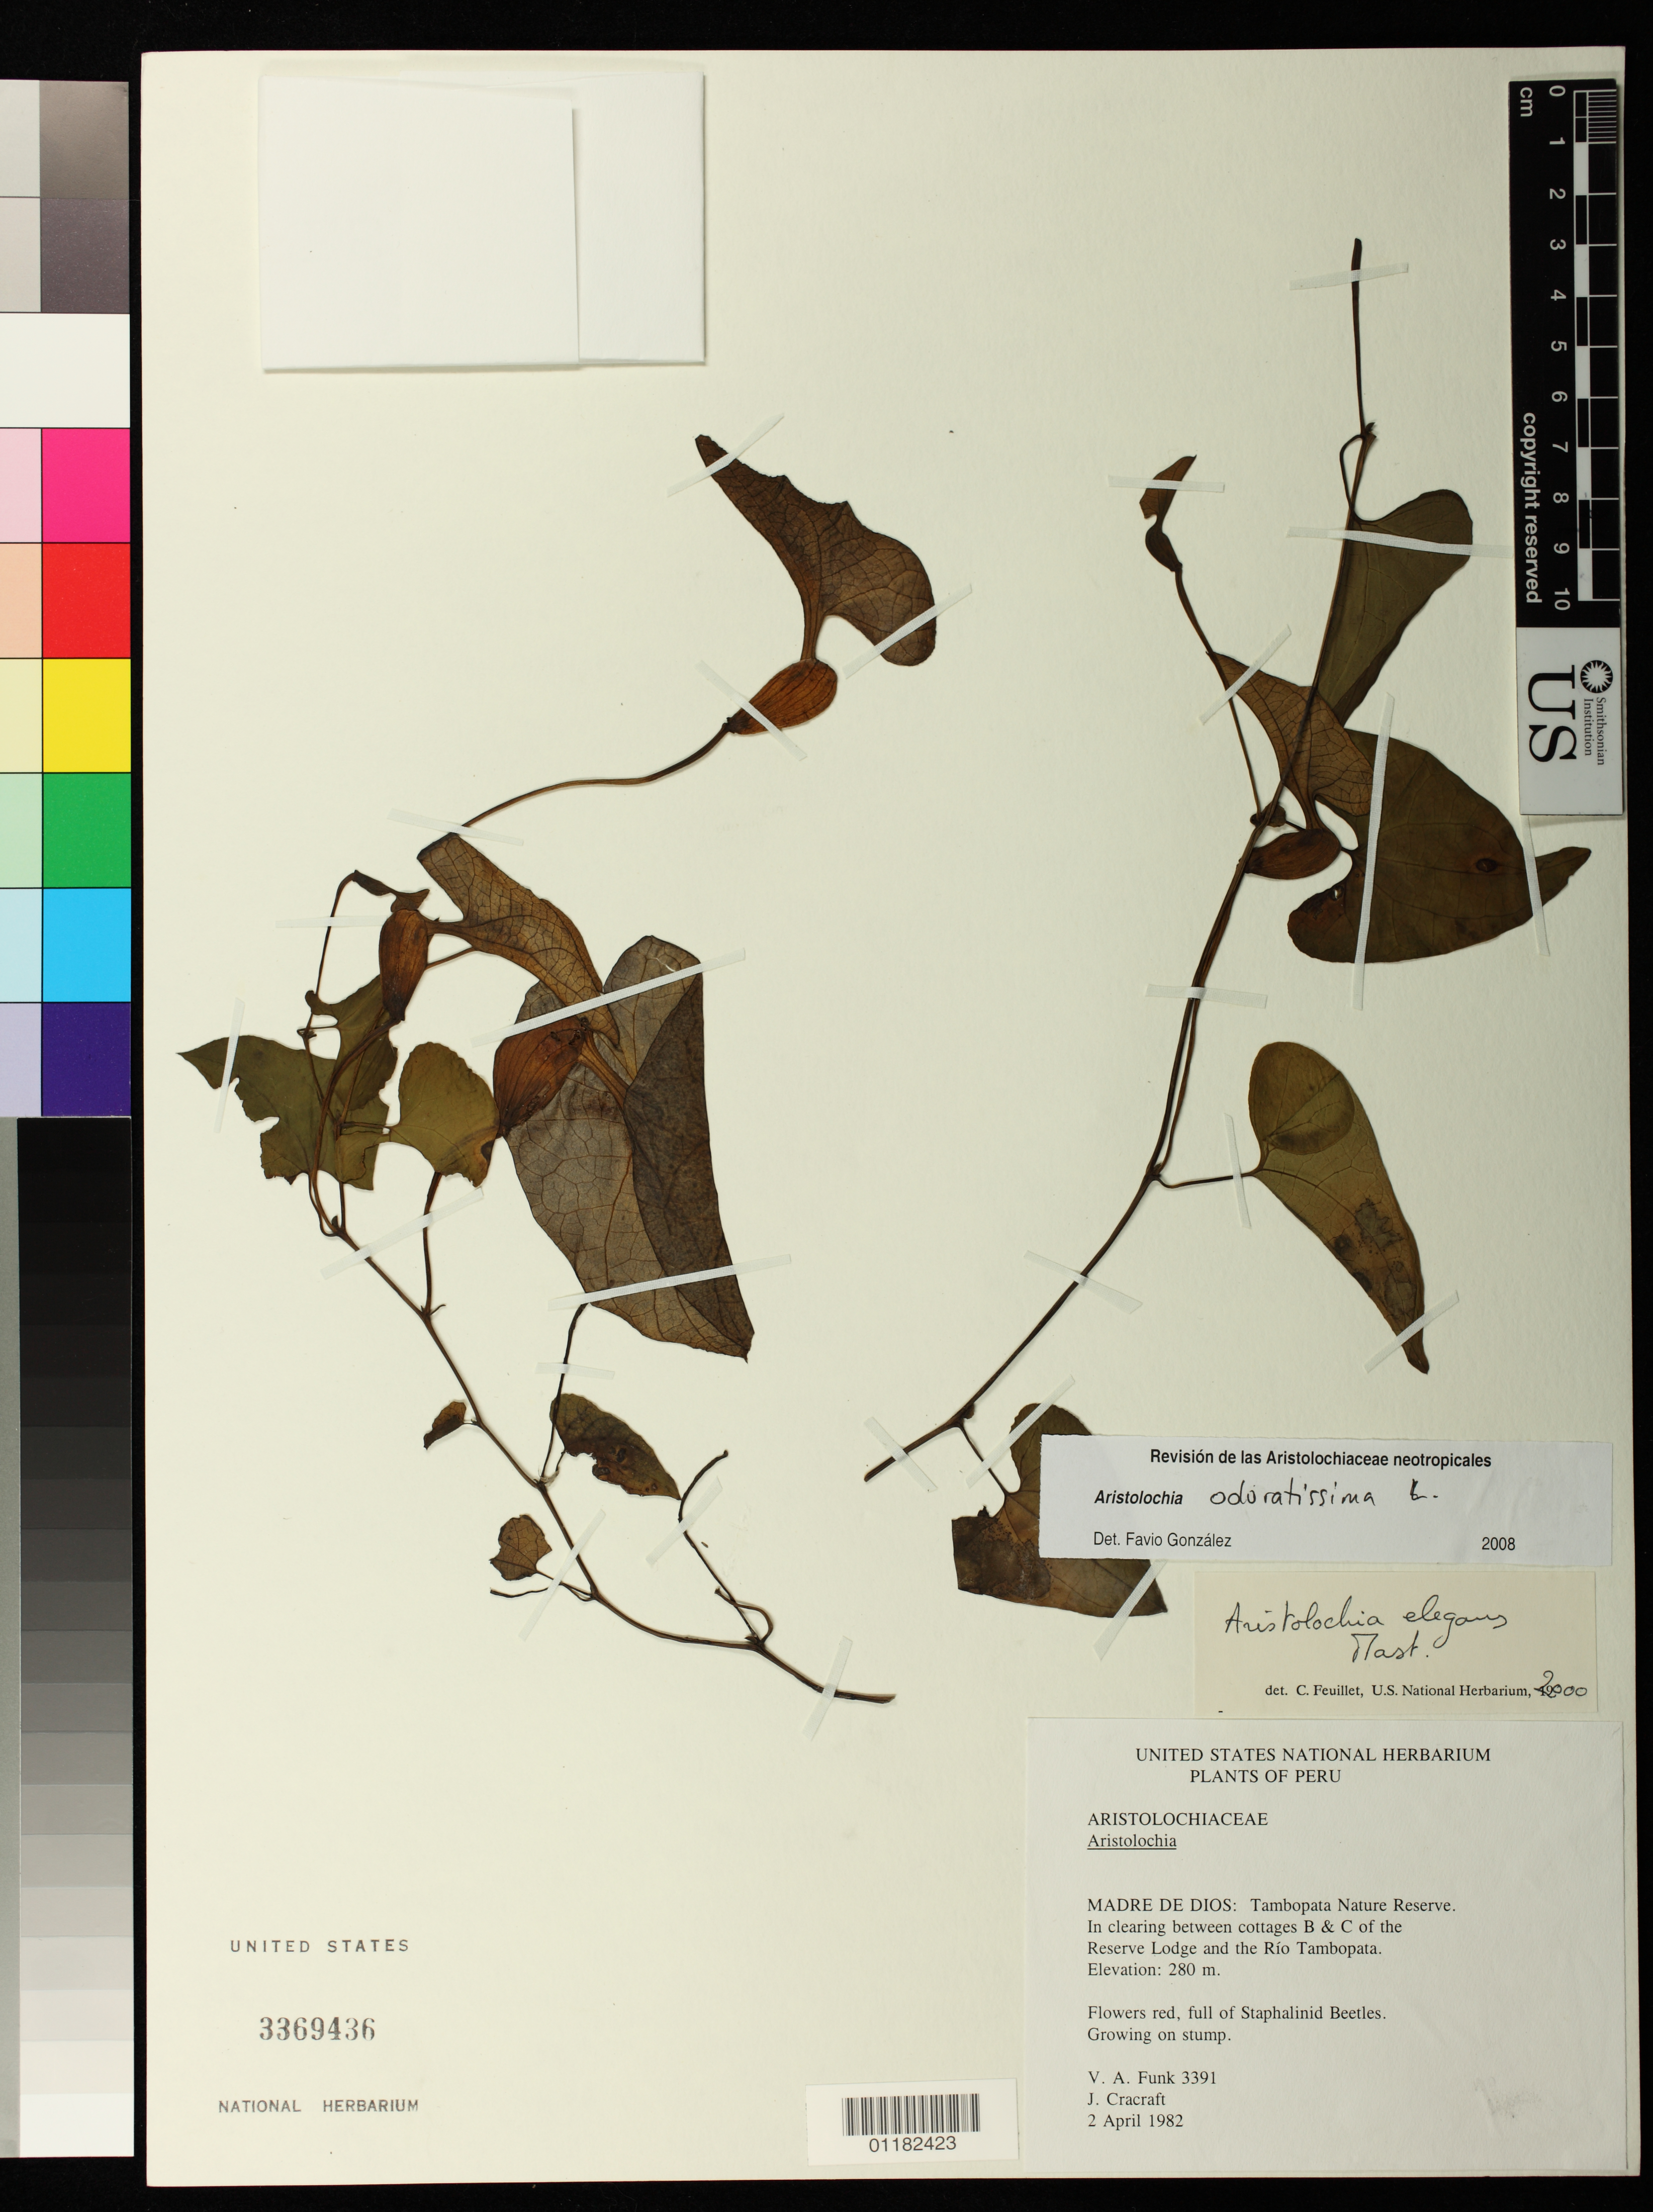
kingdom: Plantae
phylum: Tracheophyta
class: Magnoliopsida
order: Piperales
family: Aristolochiaceae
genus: Aristolochia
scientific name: Aristolochia odoratissima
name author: L.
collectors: V. Funk & J. L. Cracraft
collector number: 3391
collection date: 1982-04-02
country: Peru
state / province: Madre de Dios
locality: Tambopata Nature Reserve. In clearing between cottages B & C of the Reserve Lodge and Rio Tambopata.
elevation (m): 280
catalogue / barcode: US 3369436